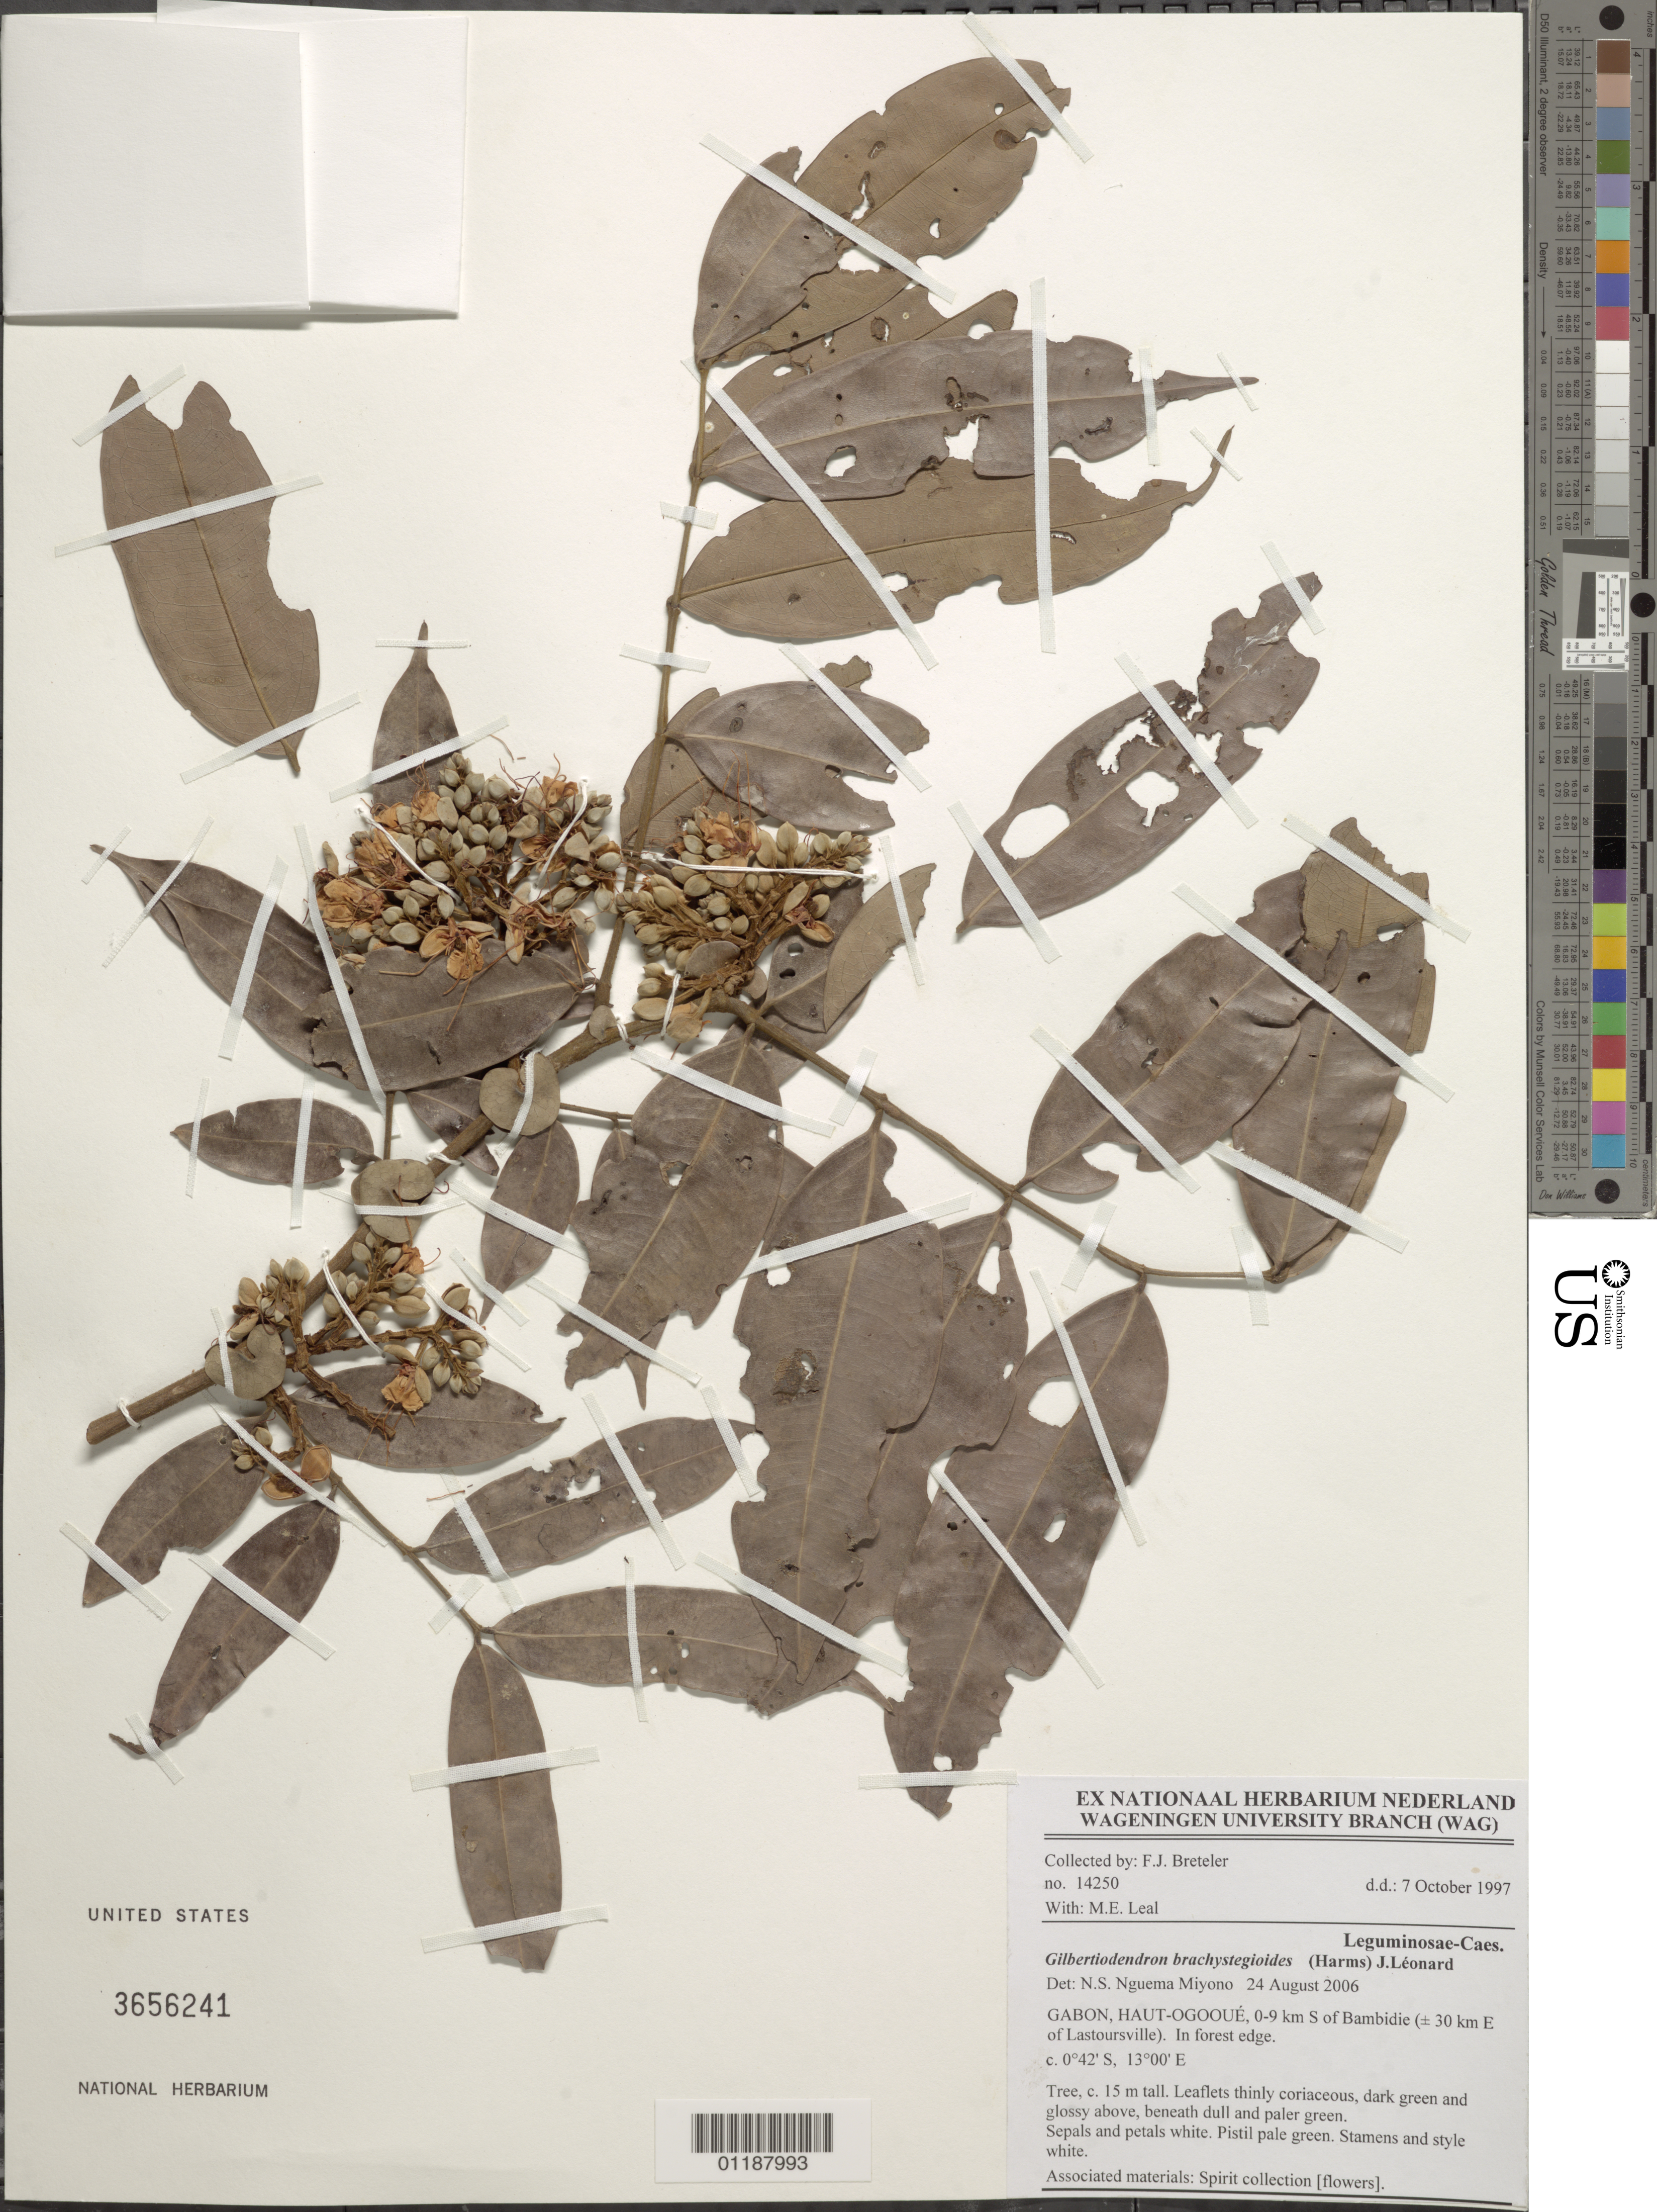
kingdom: Plantae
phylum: Tracheophyta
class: Magnoliopsida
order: Fabales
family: Fabaceae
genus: Gilbertiodendron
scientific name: Gilbertiodendron brachystegioides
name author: (Harms) J. Léonard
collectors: F. J. Breteler & M. E. Leal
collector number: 14250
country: Gabon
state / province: Haut-ogooué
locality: S of Bambidie, E of Lastoursville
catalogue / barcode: US 3656241